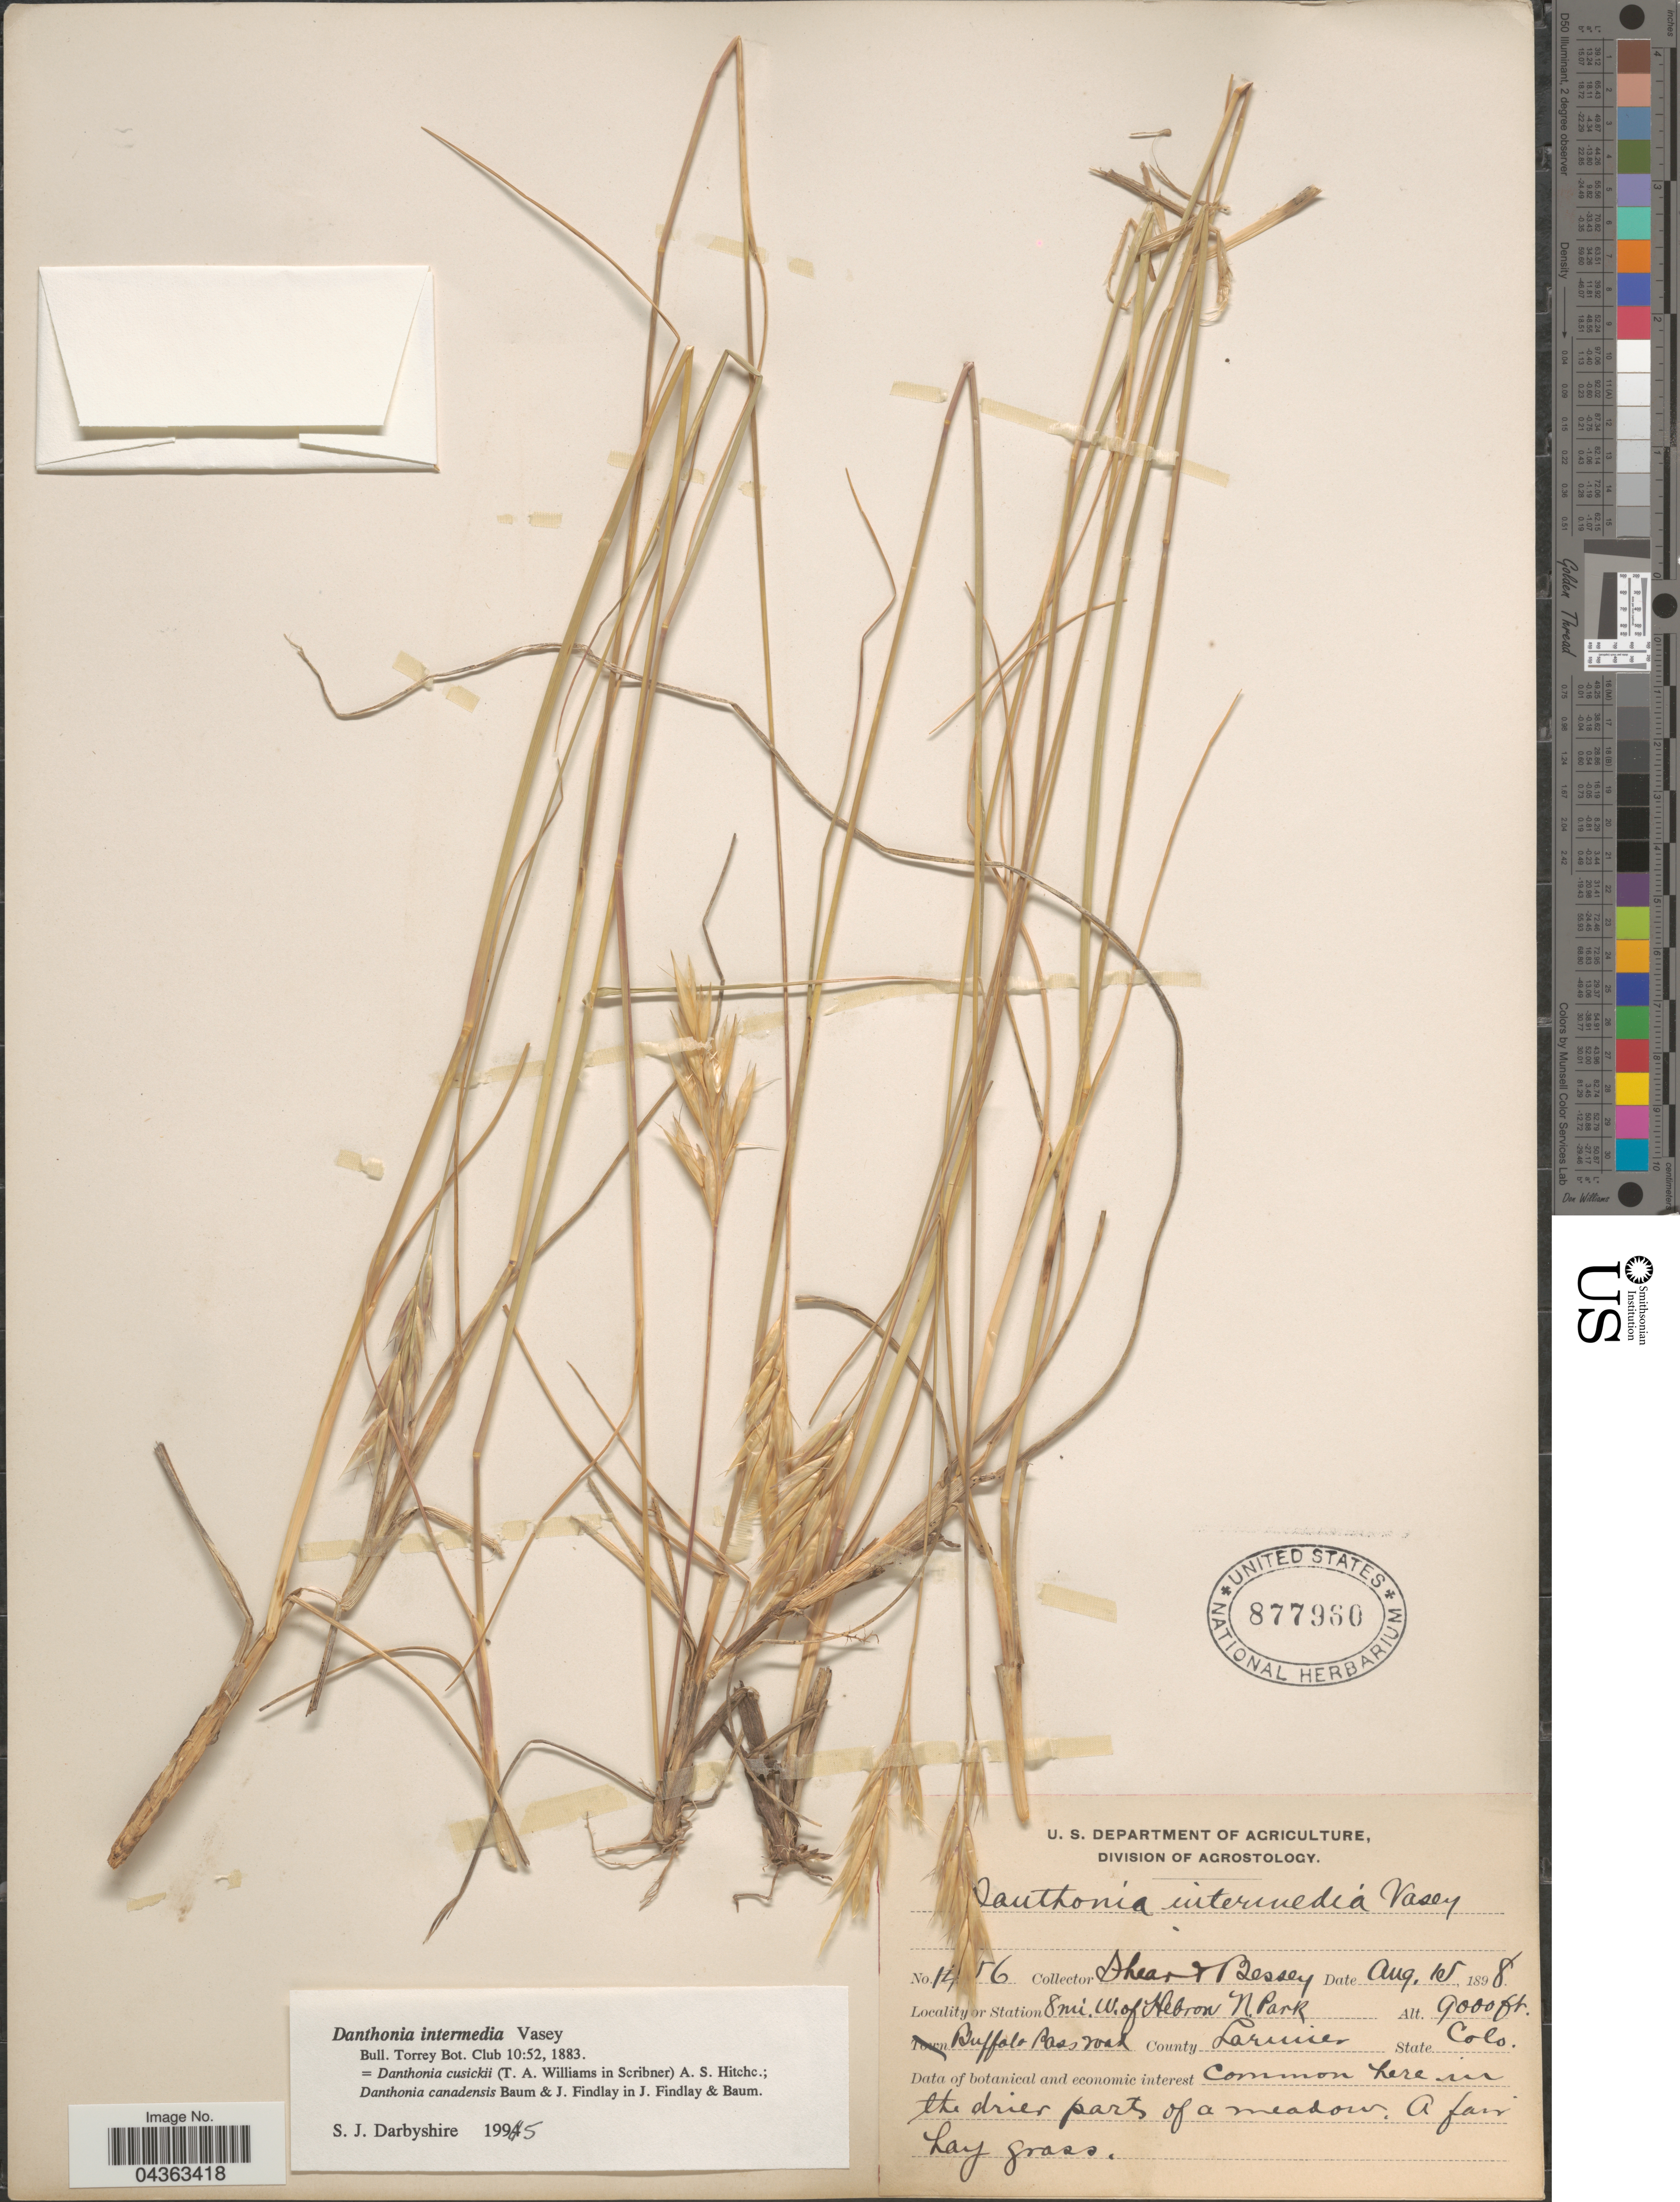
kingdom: Plantae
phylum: Tracheophyta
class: Liliopsida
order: Poales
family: Poaceae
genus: Danthonia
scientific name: Danthonia intermedia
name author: Vasey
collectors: -- Shear & -. Bessey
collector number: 1456*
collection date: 1898-08-15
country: United States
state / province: Colorado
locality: Station 8 mi. W. of Hebron N. Park. Buffalo Bass road. County Larimer.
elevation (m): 2743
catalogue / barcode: US 877960